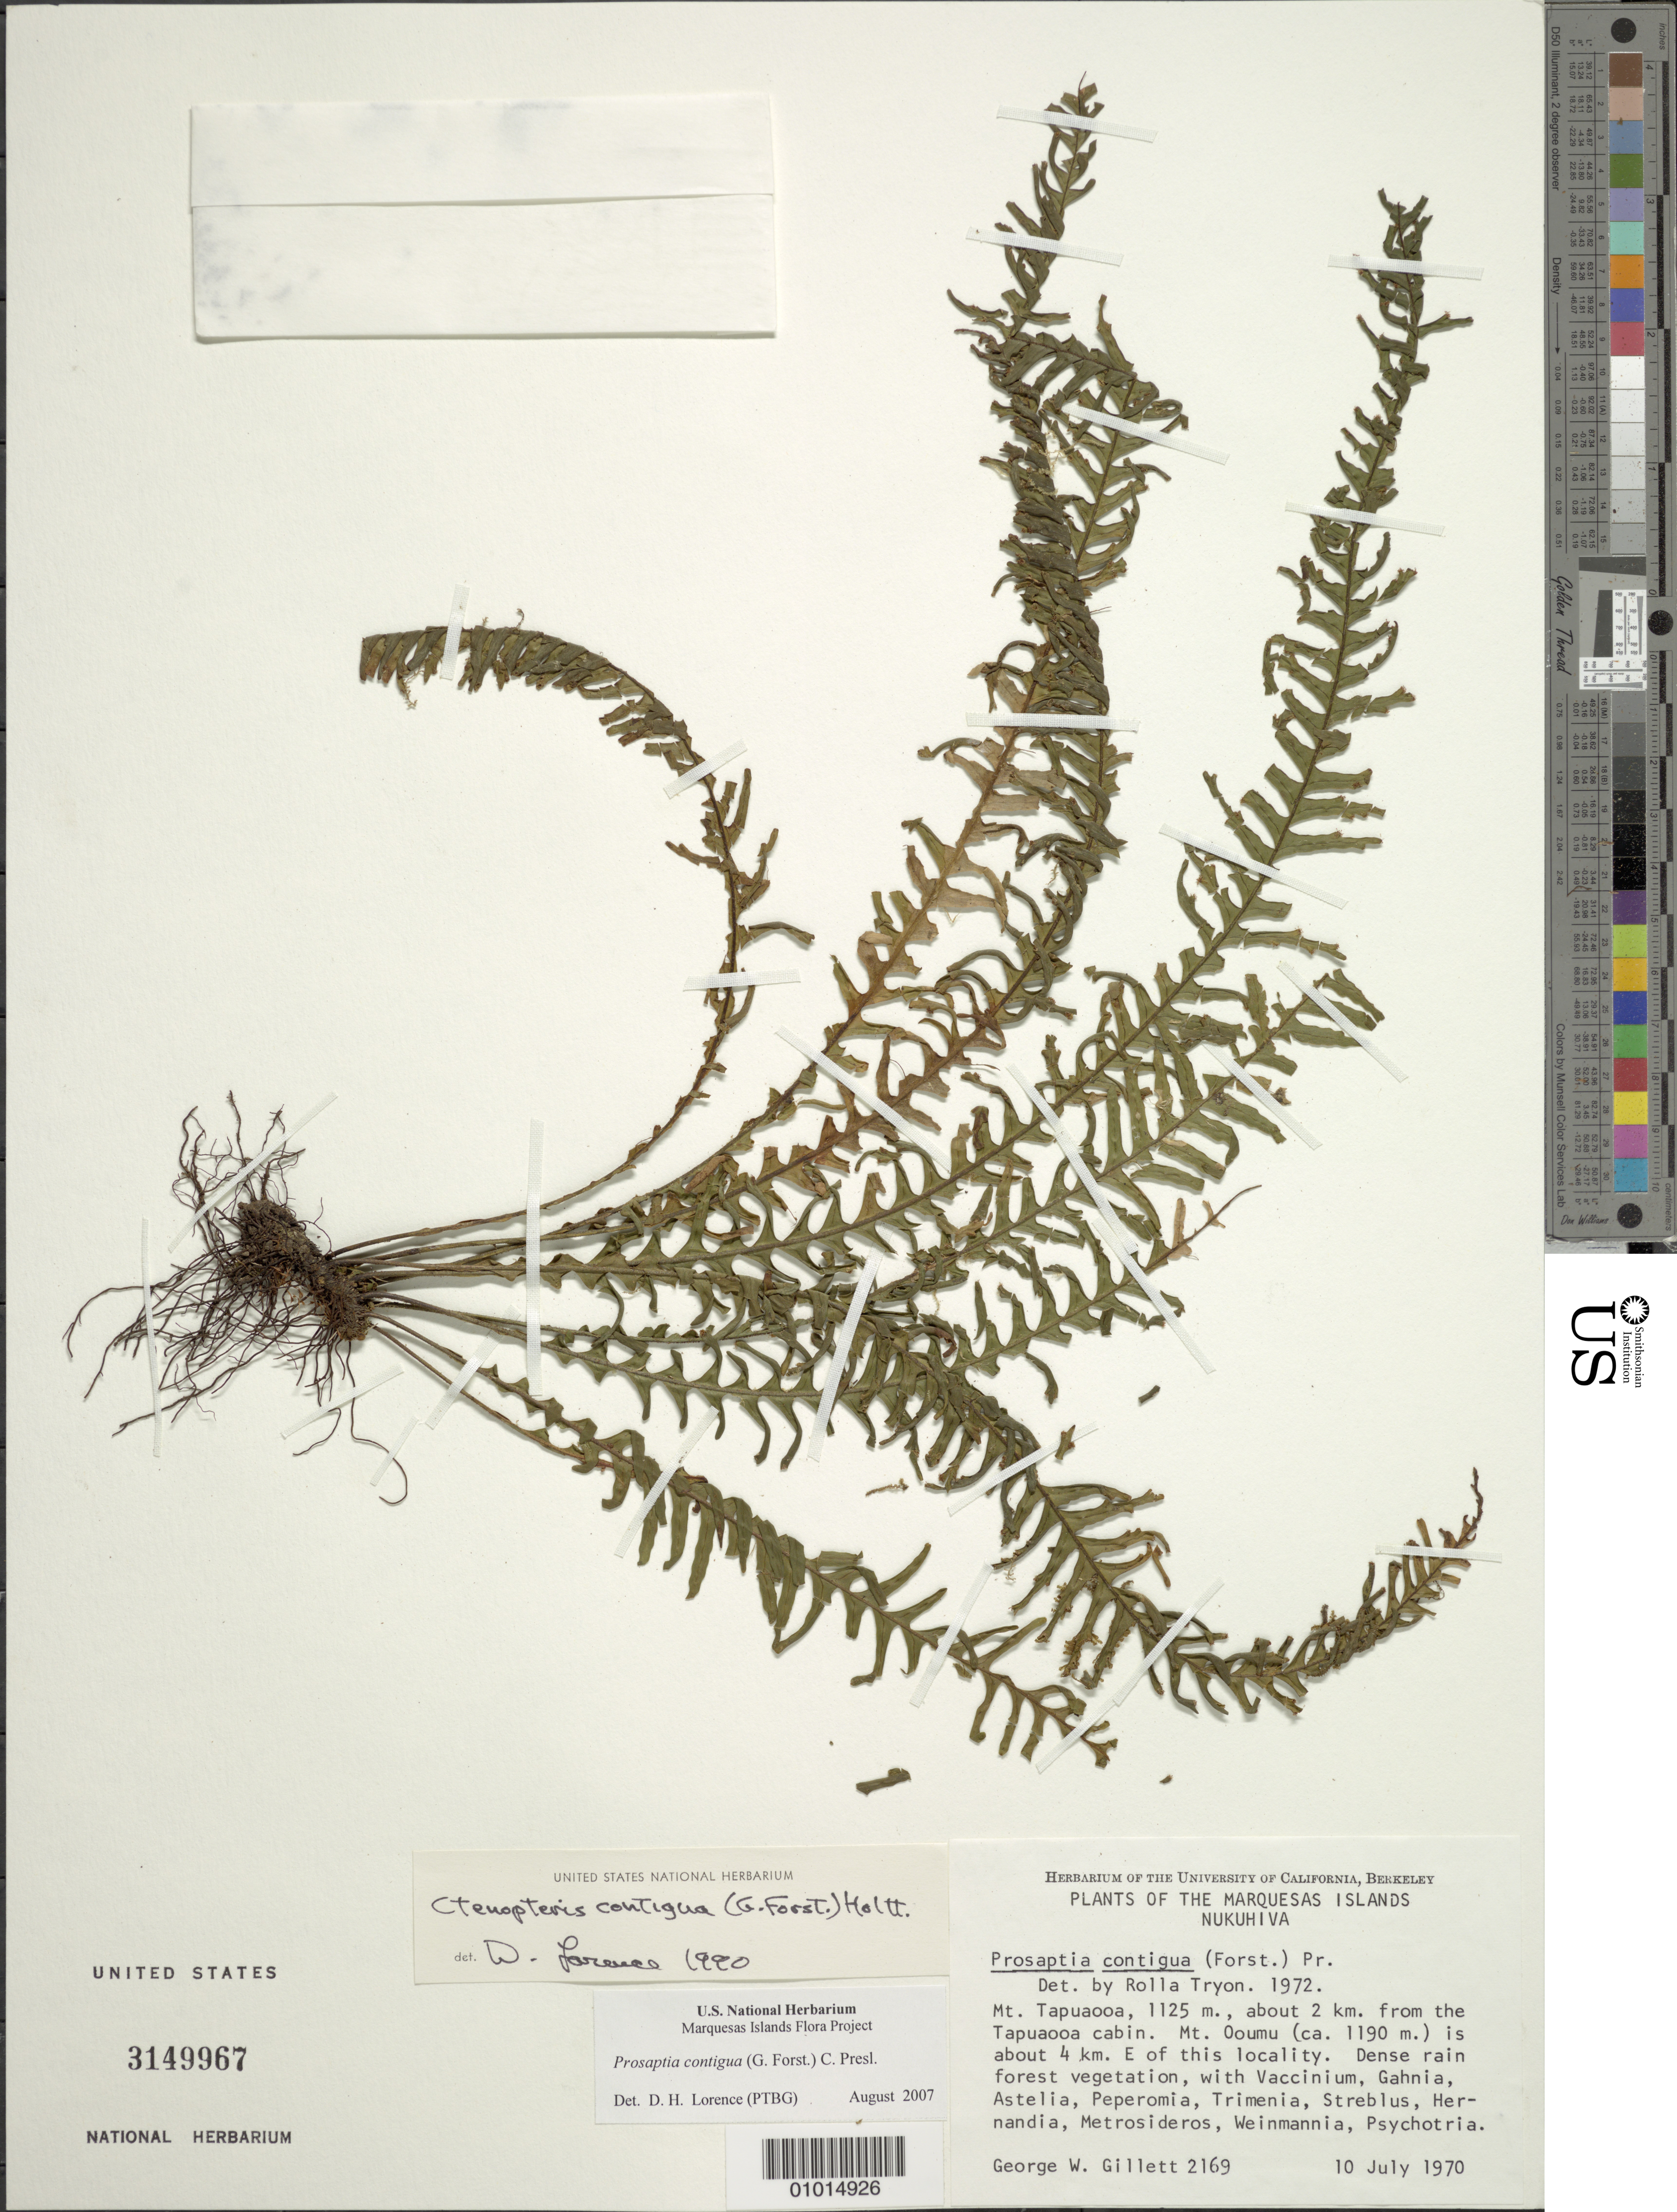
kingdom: Plantae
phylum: Tracheophyta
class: Polypodiopsida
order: Polypodiales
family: Polypodiaceae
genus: Prosaptia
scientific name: Prosaptia contigua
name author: (G. Forst.) Presl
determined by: Lorence, David H., (PTBG), National Tropical Botanical Garden (UNITED STATES)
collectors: G. Gillett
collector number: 2169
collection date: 1970-07-10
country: French Polynesia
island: Nuku Hiva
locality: Mt. Tapuaooa, about 2 km from Tapuaooa cabin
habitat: Dense rain forest with Vaccinium, Gahnia, Astelia, Peperomia, Trimenia, Streblus, Hernandia, Metrosideros, Weinmannia, Psychotria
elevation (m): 1125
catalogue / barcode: US 3149967